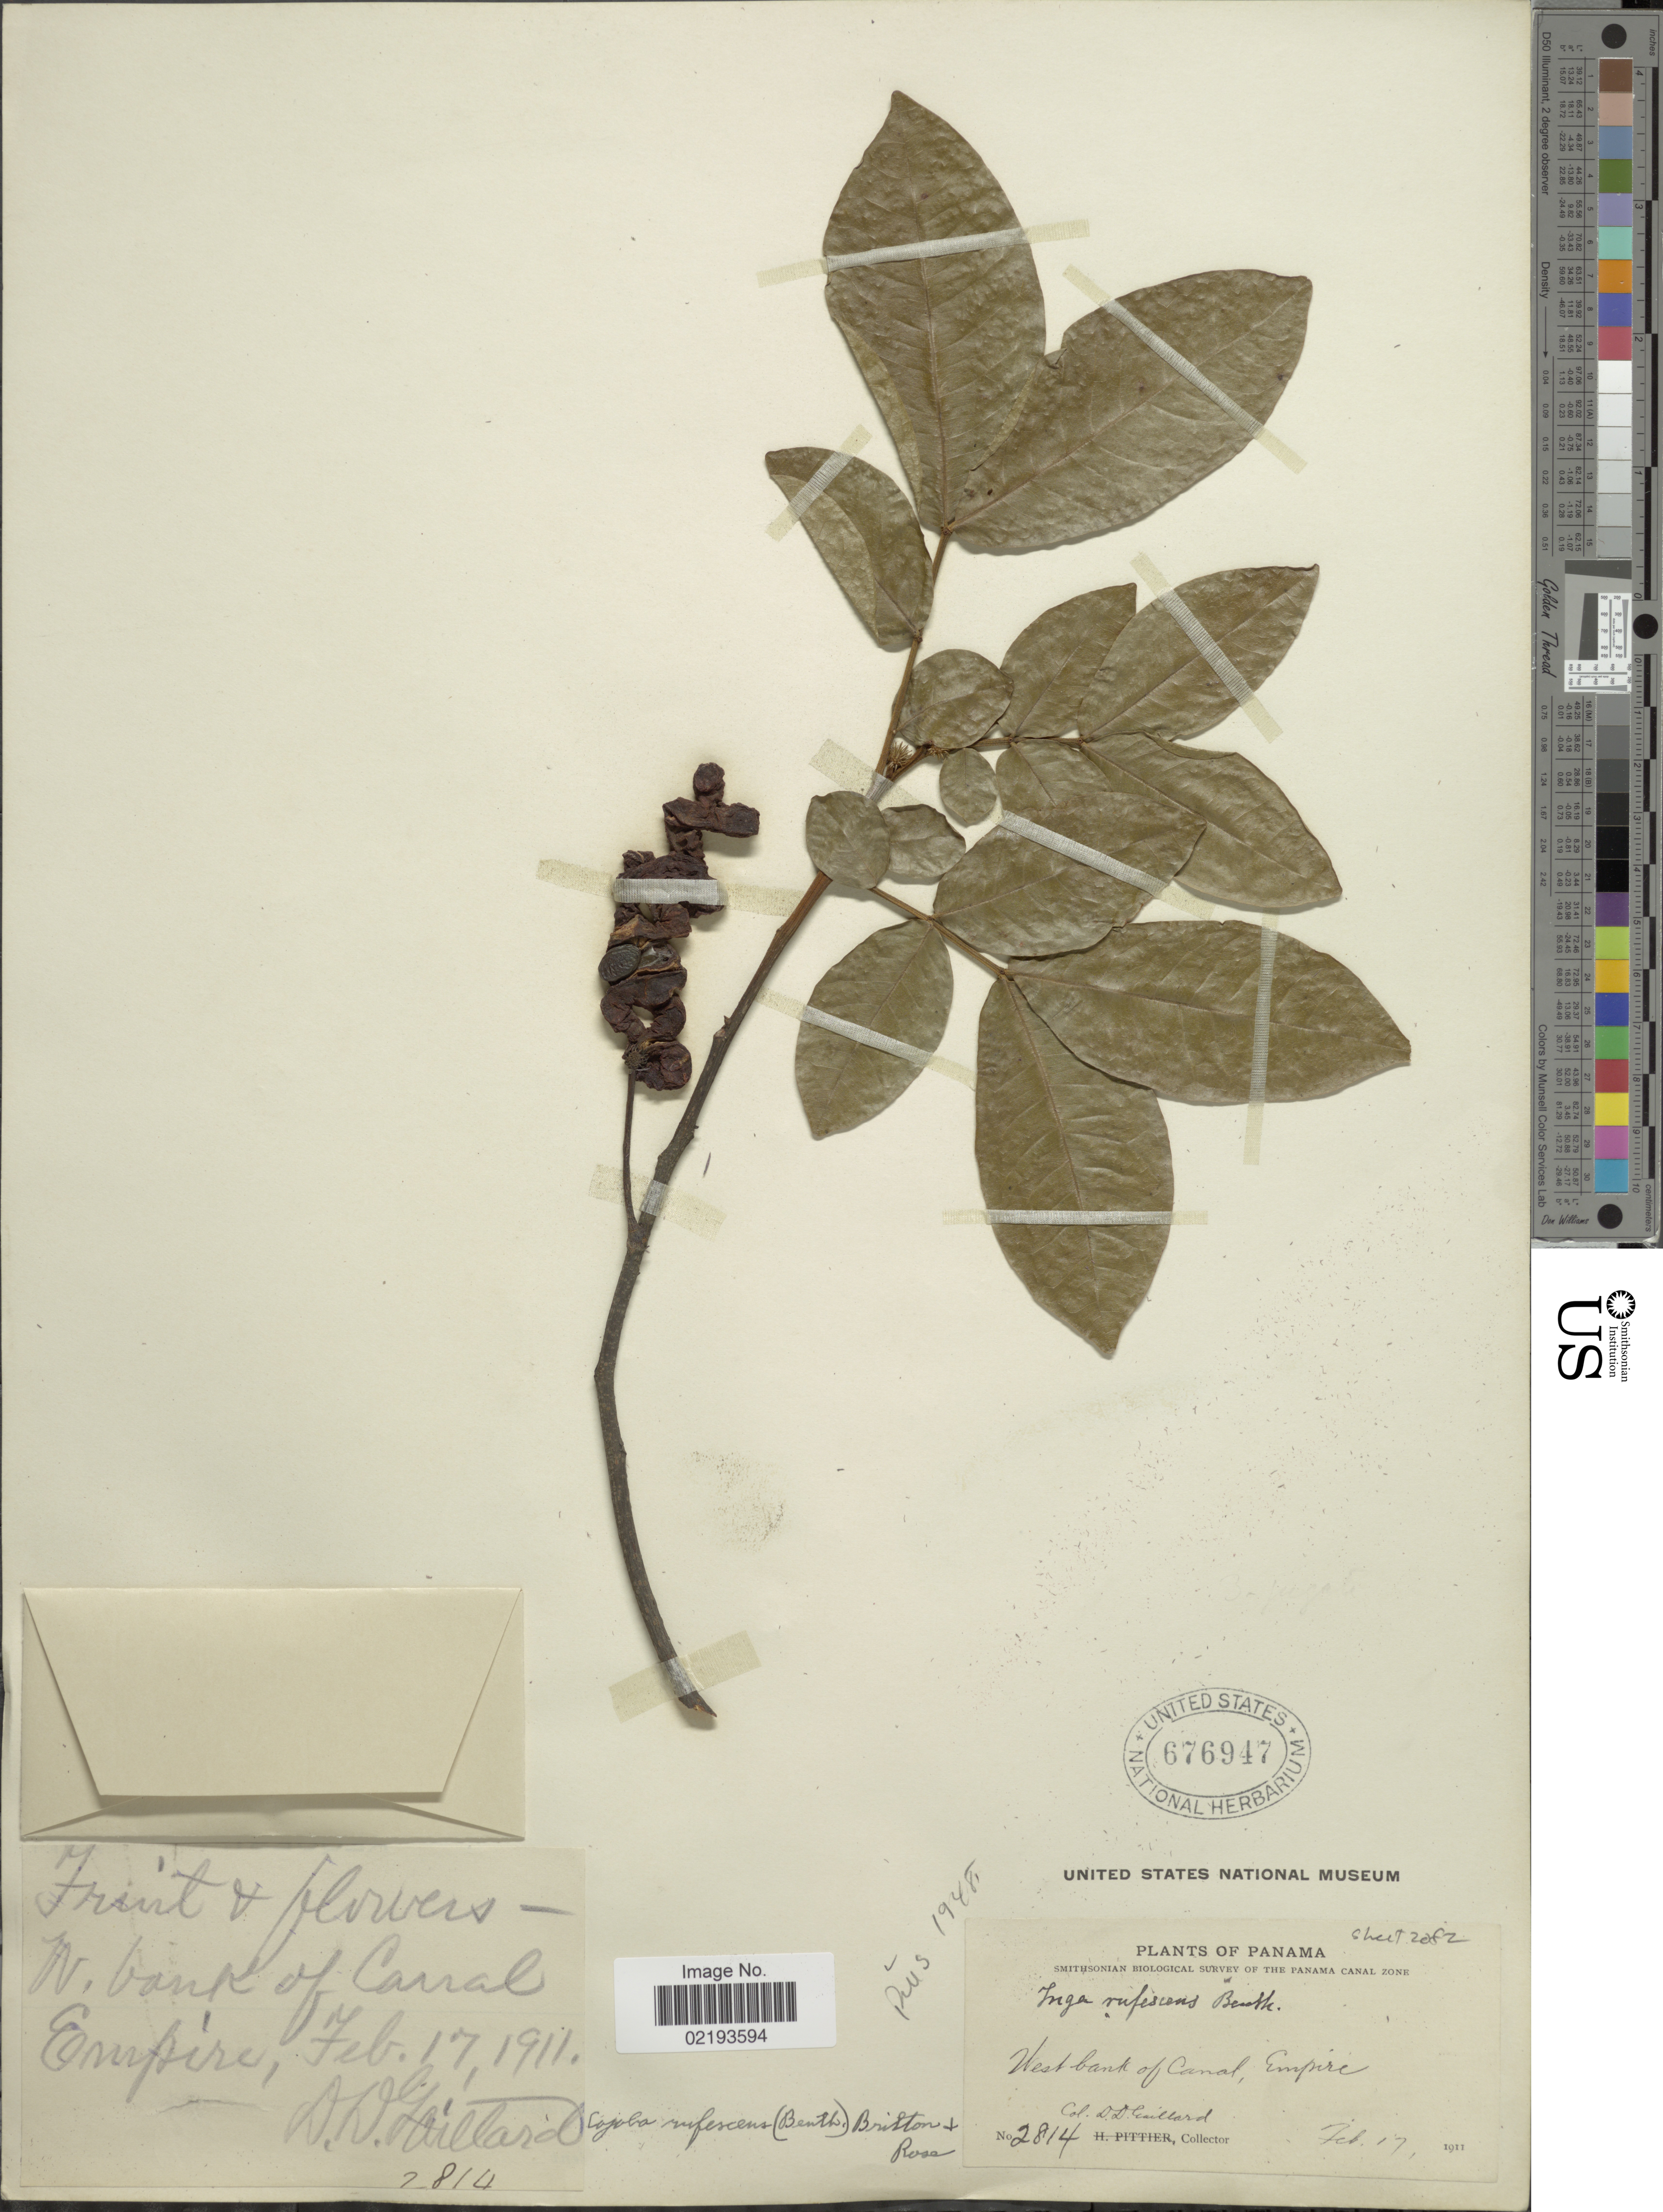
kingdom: Plantae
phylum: Tracheophyta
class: Magnoliopsida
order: Fabales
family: Fabaceae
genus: Cojoba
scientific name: Cojoba rufescens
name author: (Benth.) Britton & Rose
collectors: D. Gaillard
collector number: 2814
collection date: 1911-02-17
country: Panama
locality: West bank of Canal, Empire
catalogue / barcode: US 676947